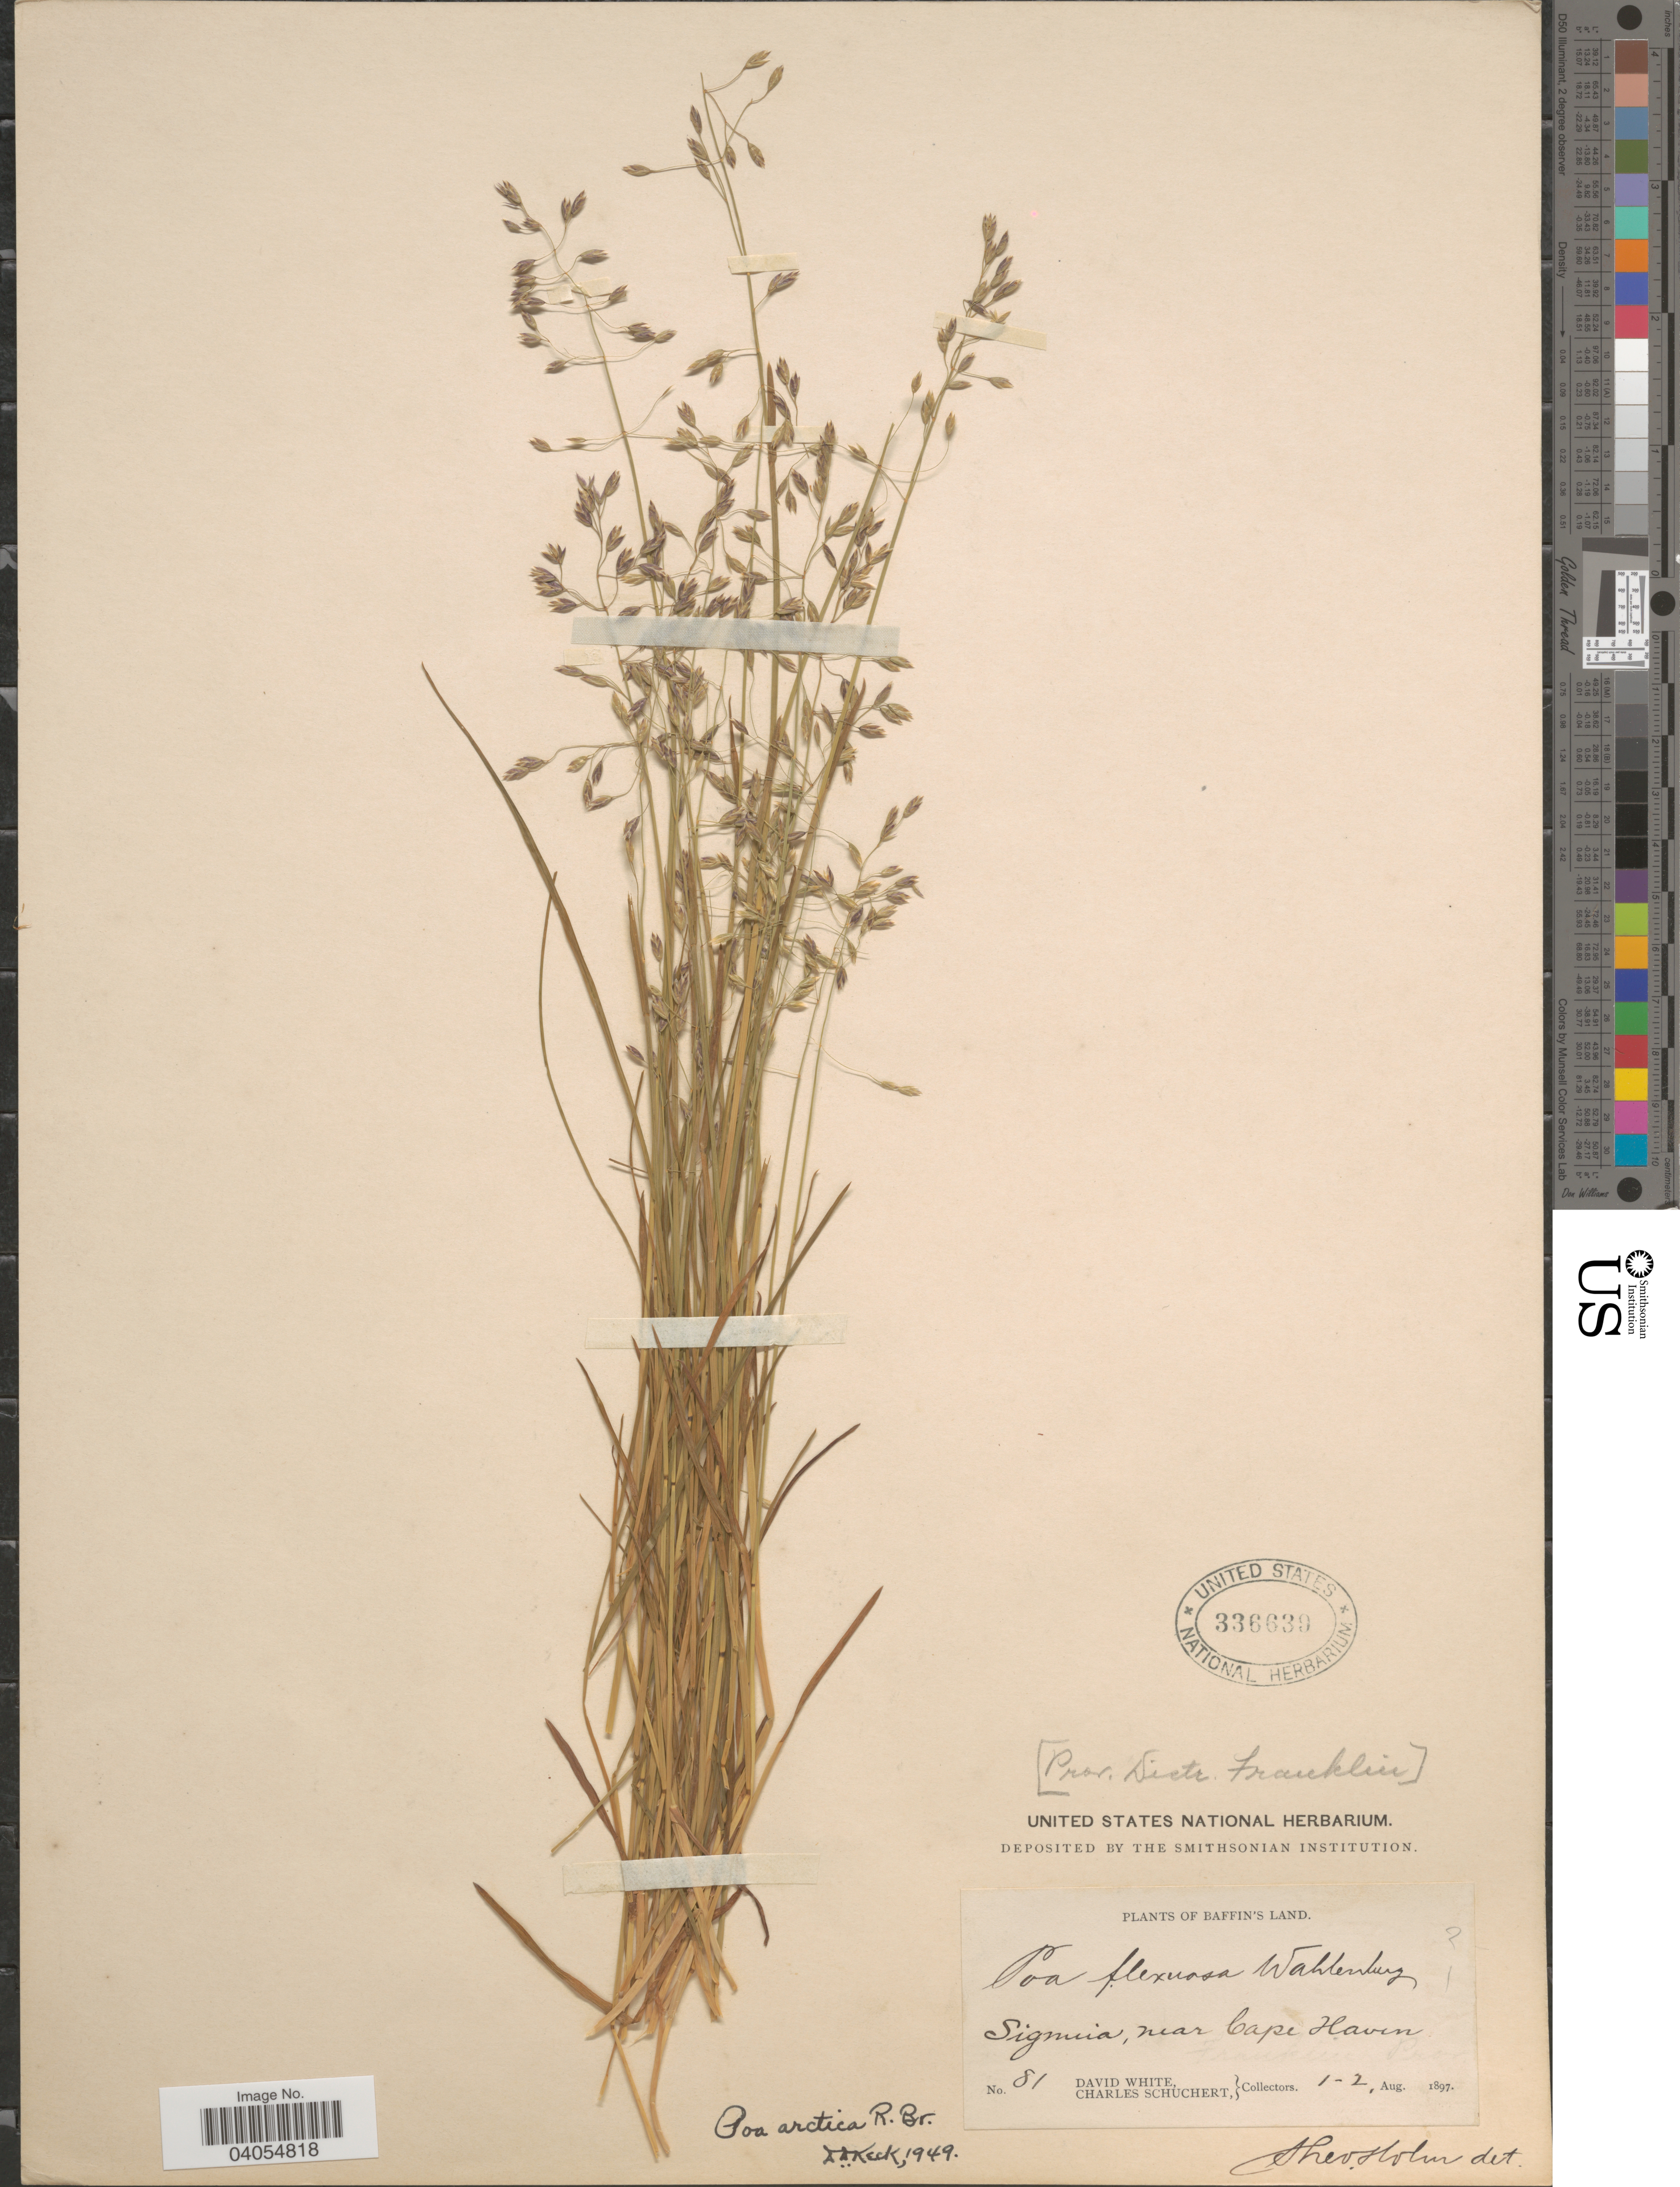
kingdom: Plantae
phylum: Tracheophyta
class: Liliopsida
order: Poales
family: Poaceae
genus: Poa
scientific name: Poa arctica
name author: R. Br.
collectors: D. White & C. Schuchert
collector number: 81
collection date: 1897-08-01/1897-08-02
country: Canada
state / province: Nunavut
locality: Prov. Distr. Franklin. Baffin's Land. Signuia, near Cape Haven.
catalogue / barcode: US 336639